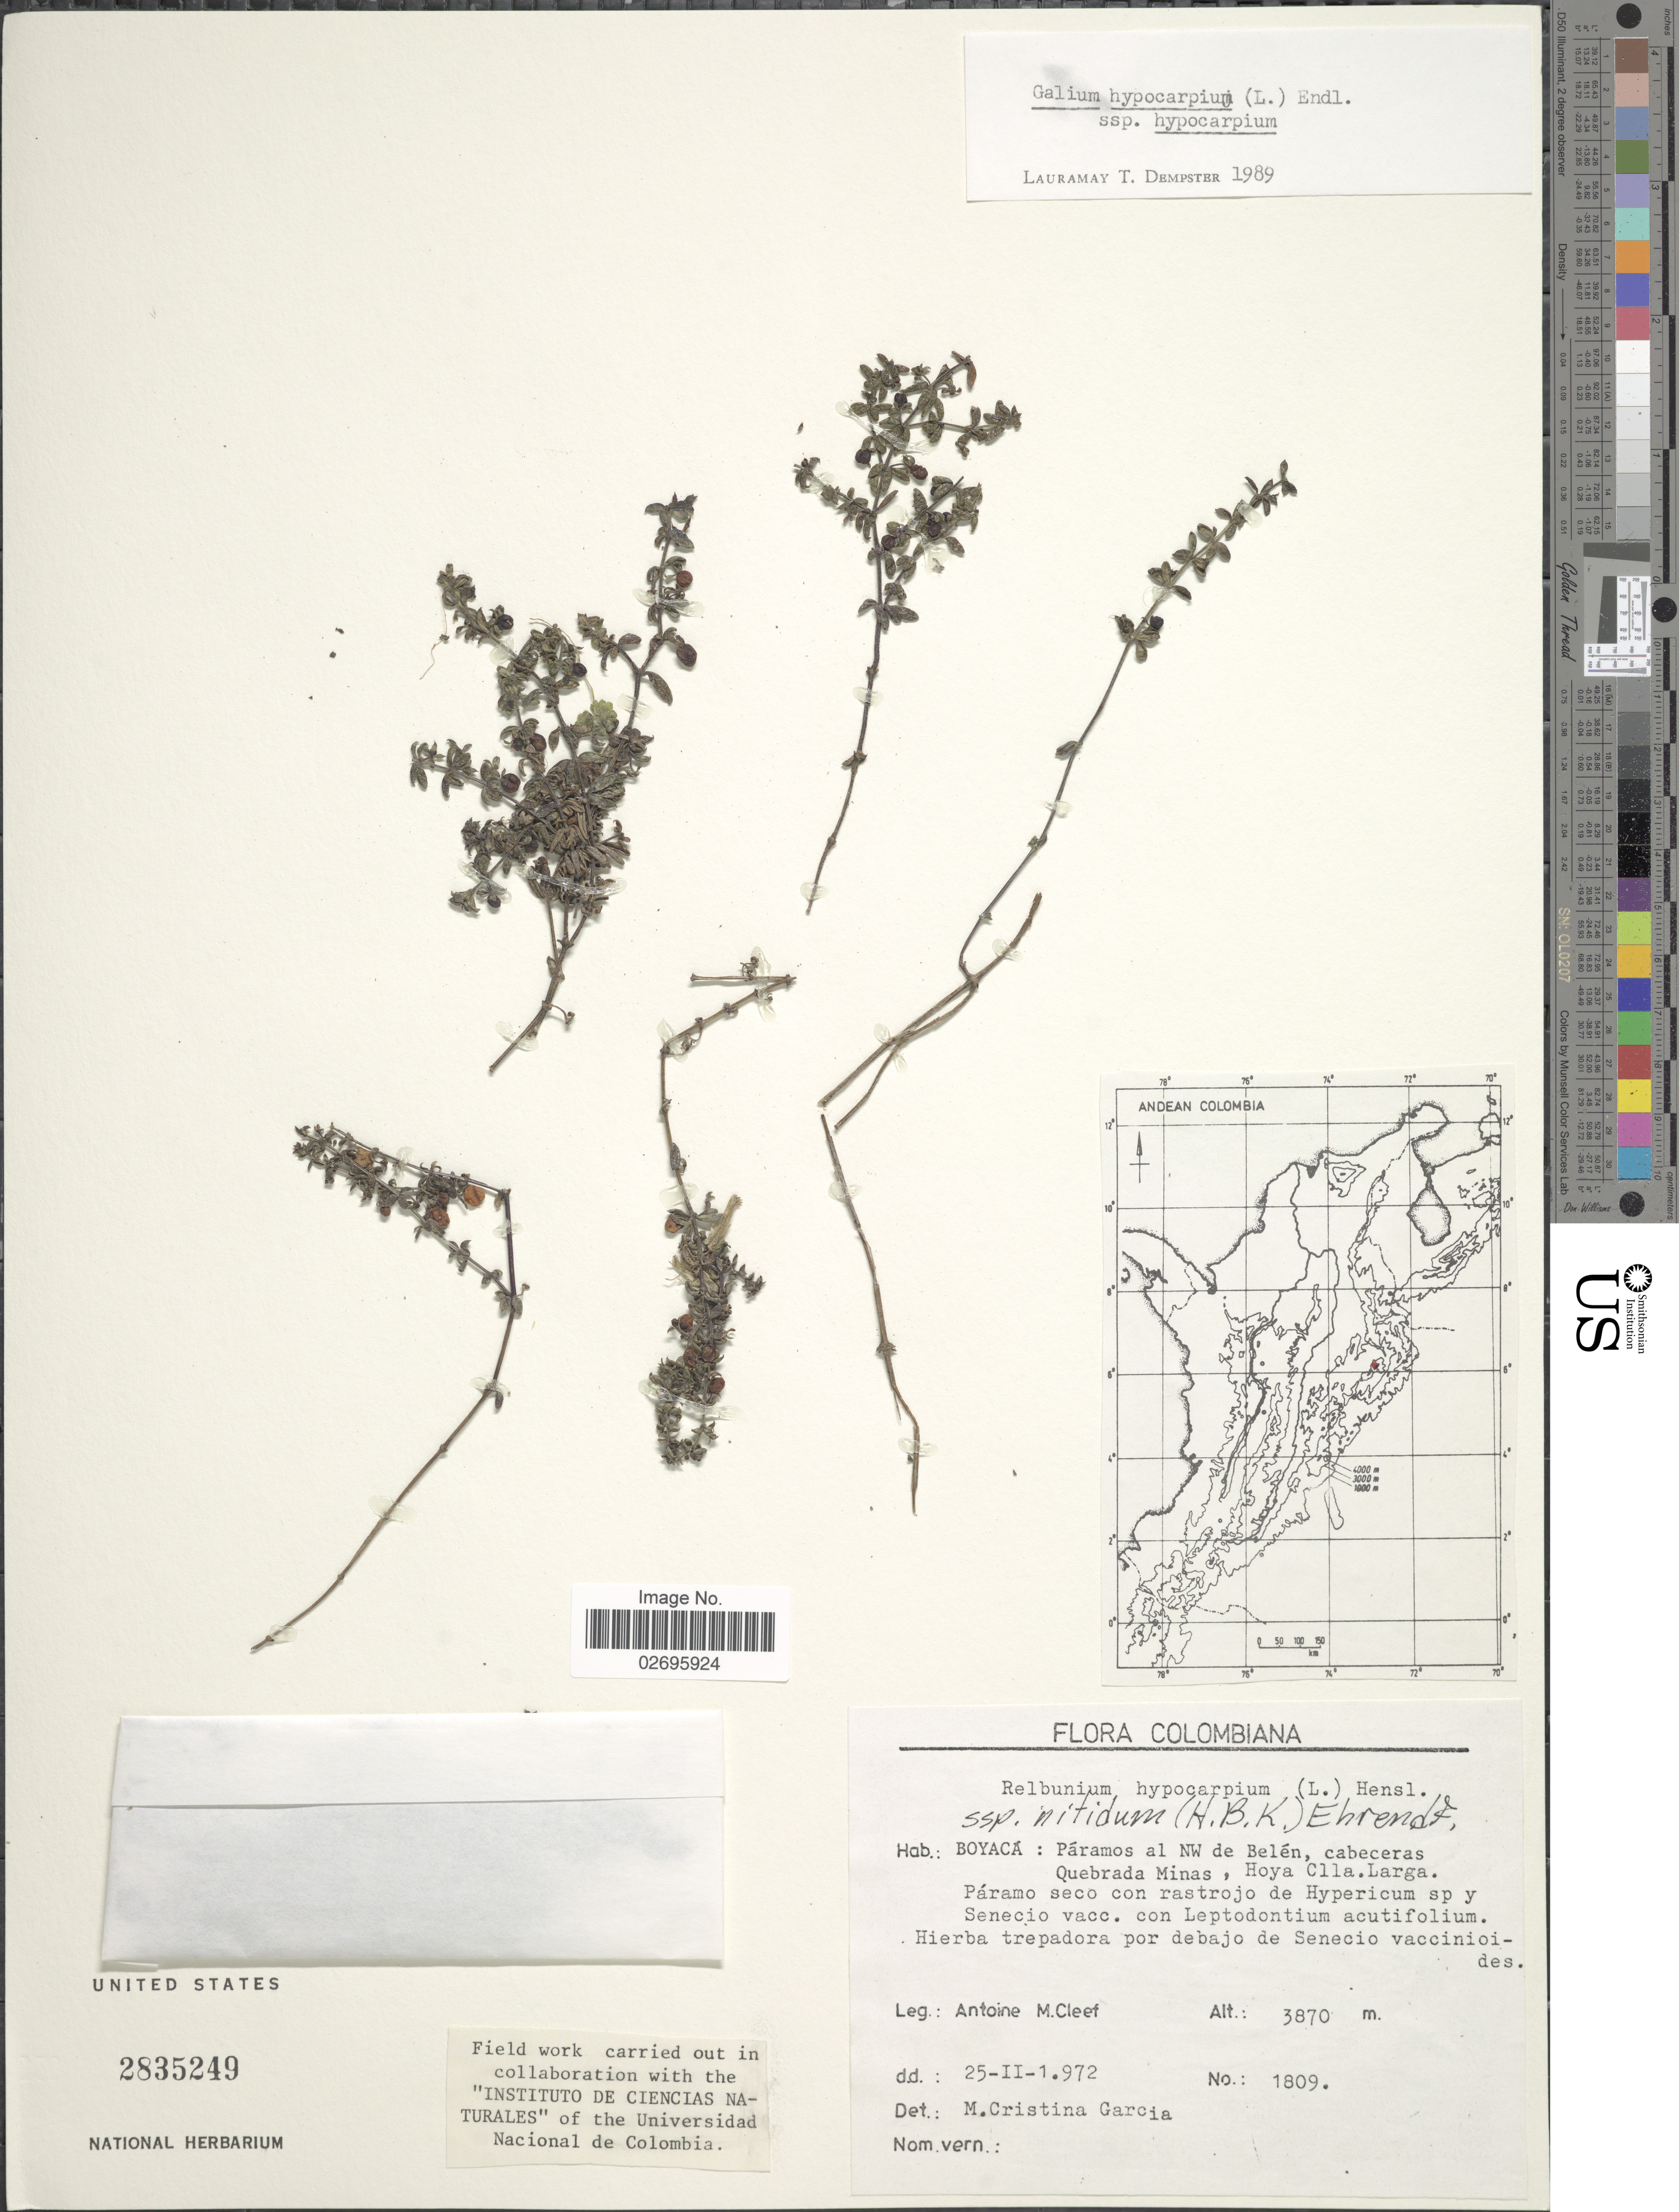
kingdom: Plantae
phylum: Tracheophyta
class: Magnoliopsida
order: Gentianales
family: Rubiaceae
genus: Galium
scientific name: Galium hypocarpium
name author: (L.) Endl. ex Griseb.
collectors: A. M. Cleef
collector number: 1809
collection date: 1972-02-25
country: Colombia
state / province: Boyacá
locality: Páramos al NW de Belén, cabeceras Quebrada Minas, Hoya clla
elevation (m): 3870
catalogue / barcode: US 2835249